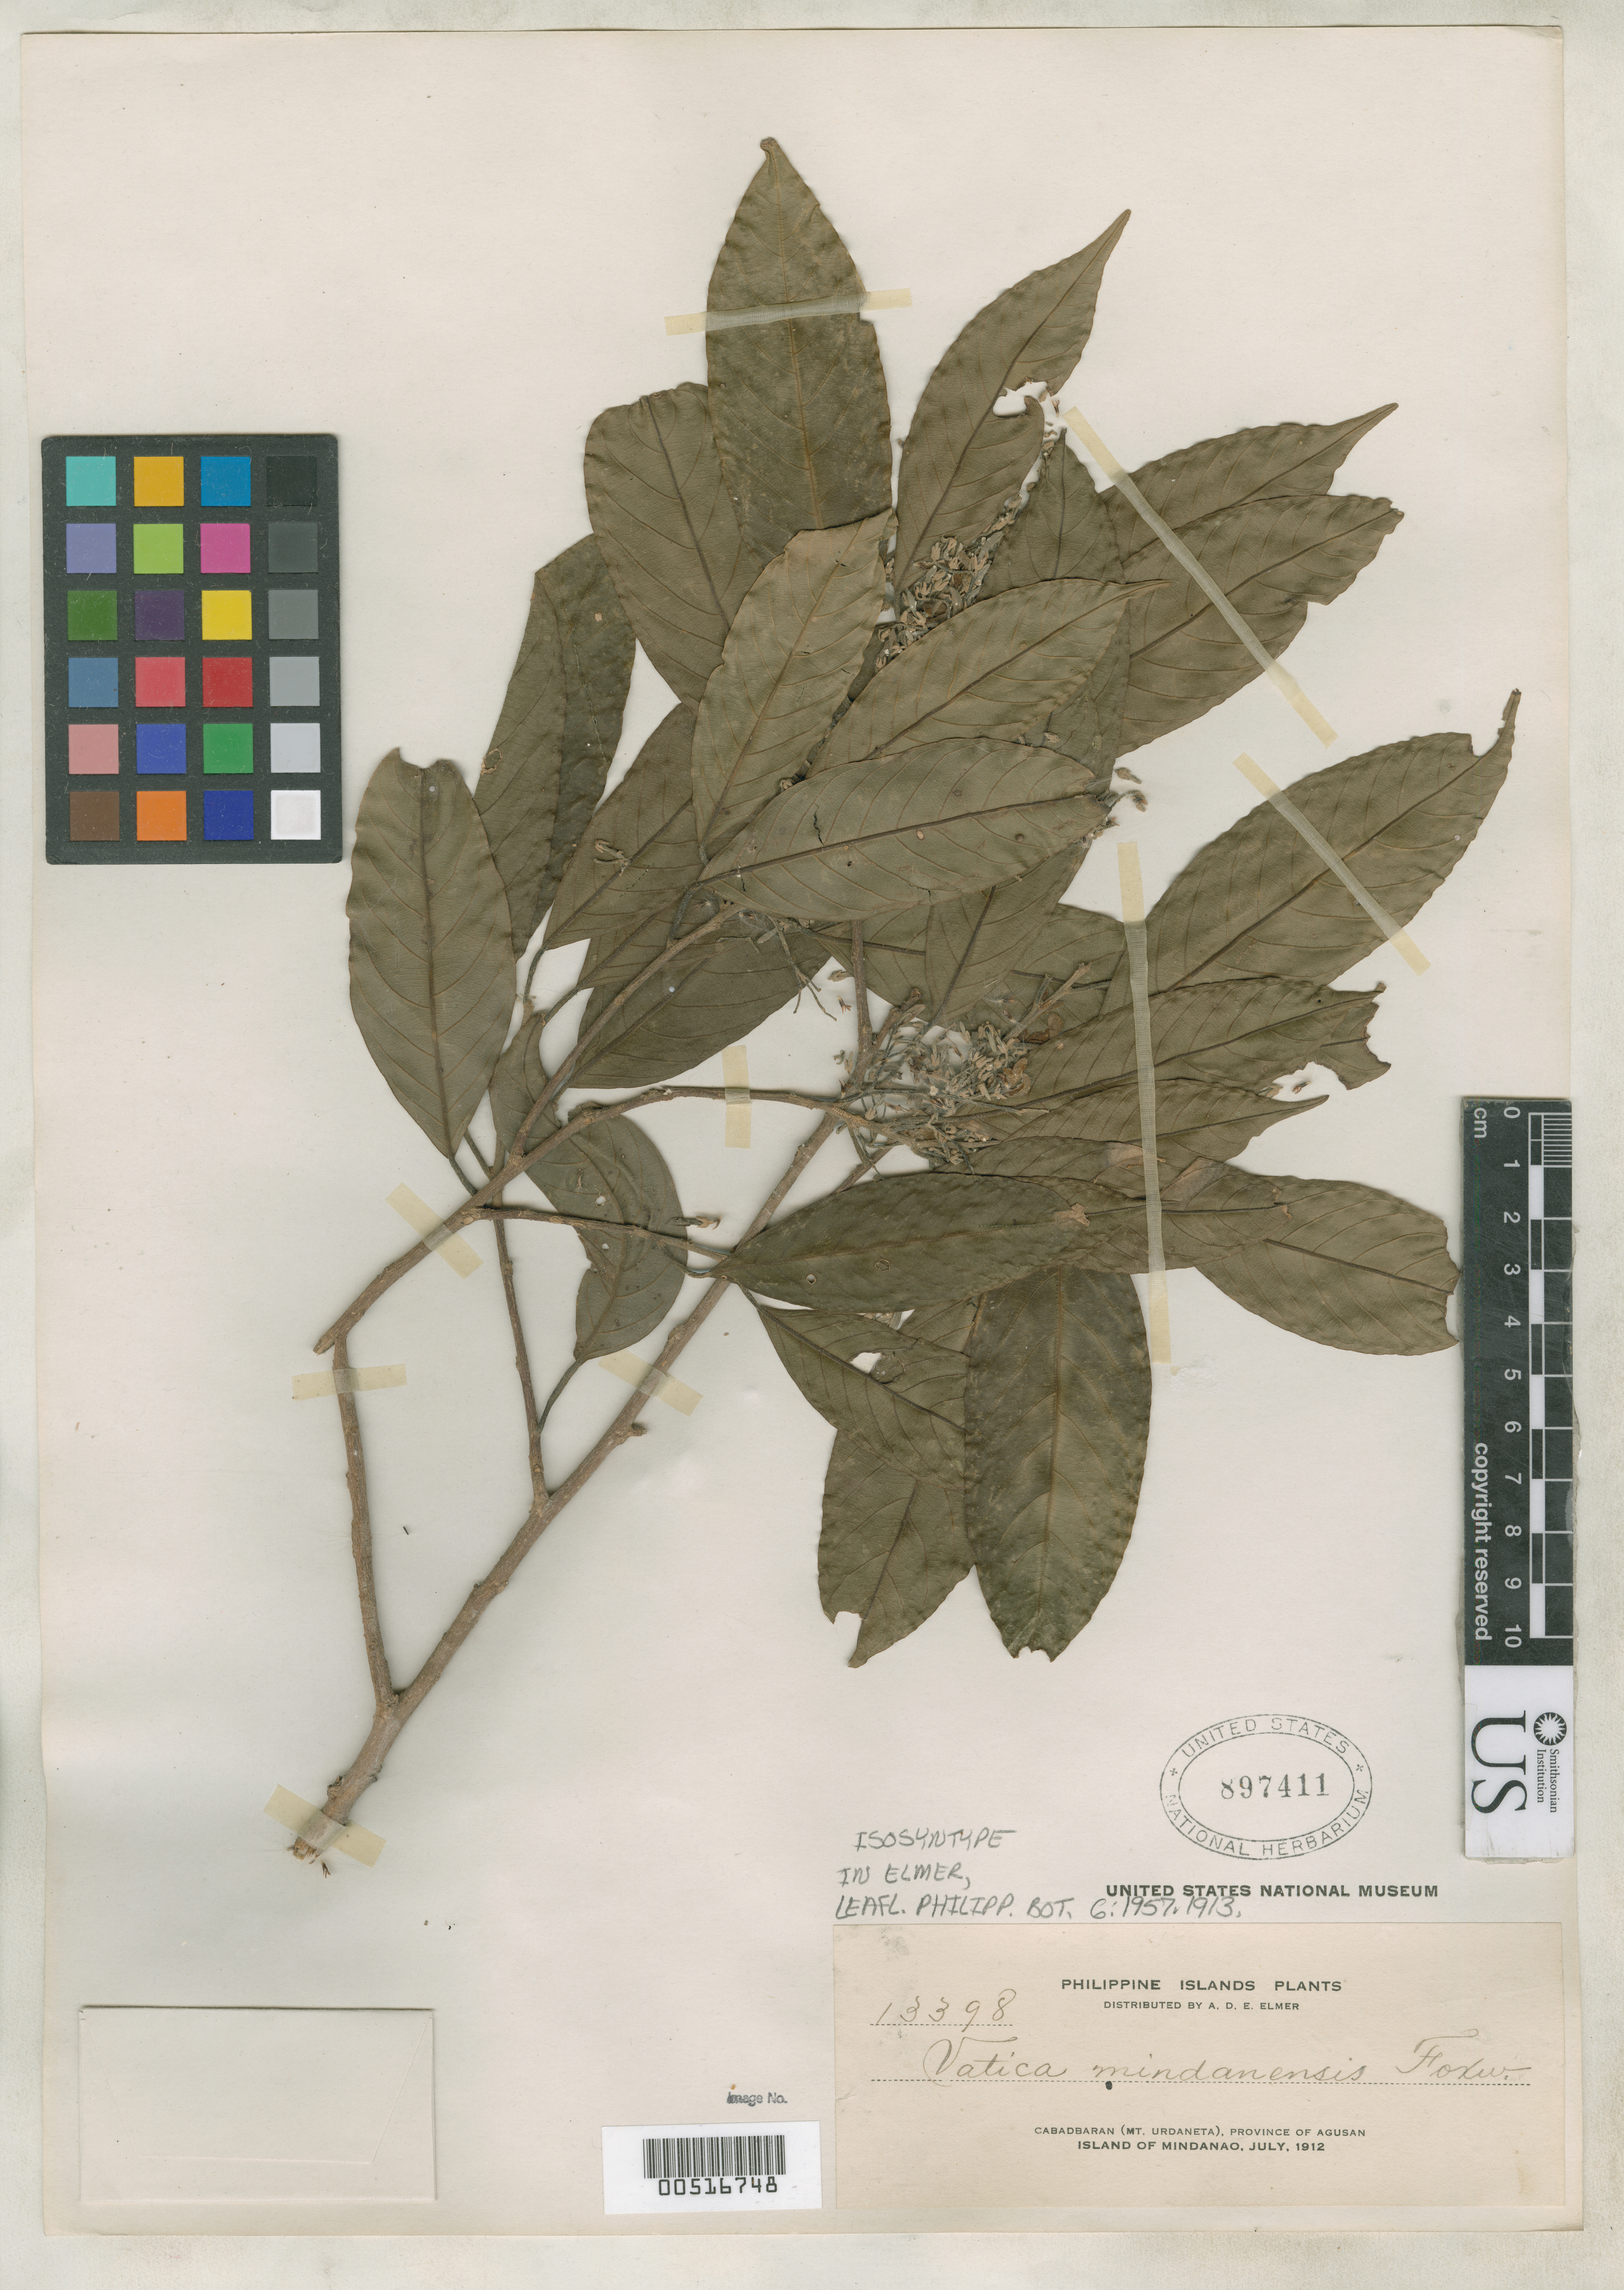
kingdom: Plantae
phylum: Tracheophyta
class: Magnoliopsida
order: Malvales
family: Dipterocarpaceae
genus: Vatica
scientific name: Vatica mindanensis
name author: Foxw. in Elmer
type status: Isosyntype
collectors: A. D. E. Elmer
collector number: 13398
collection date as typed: Jul 1912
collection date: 1912-07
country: Philippines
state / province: Caraga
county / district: Agusan del Norte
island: Mindanao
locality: Cabadbaran, Mt. Urdaneta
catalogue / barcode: US 897411